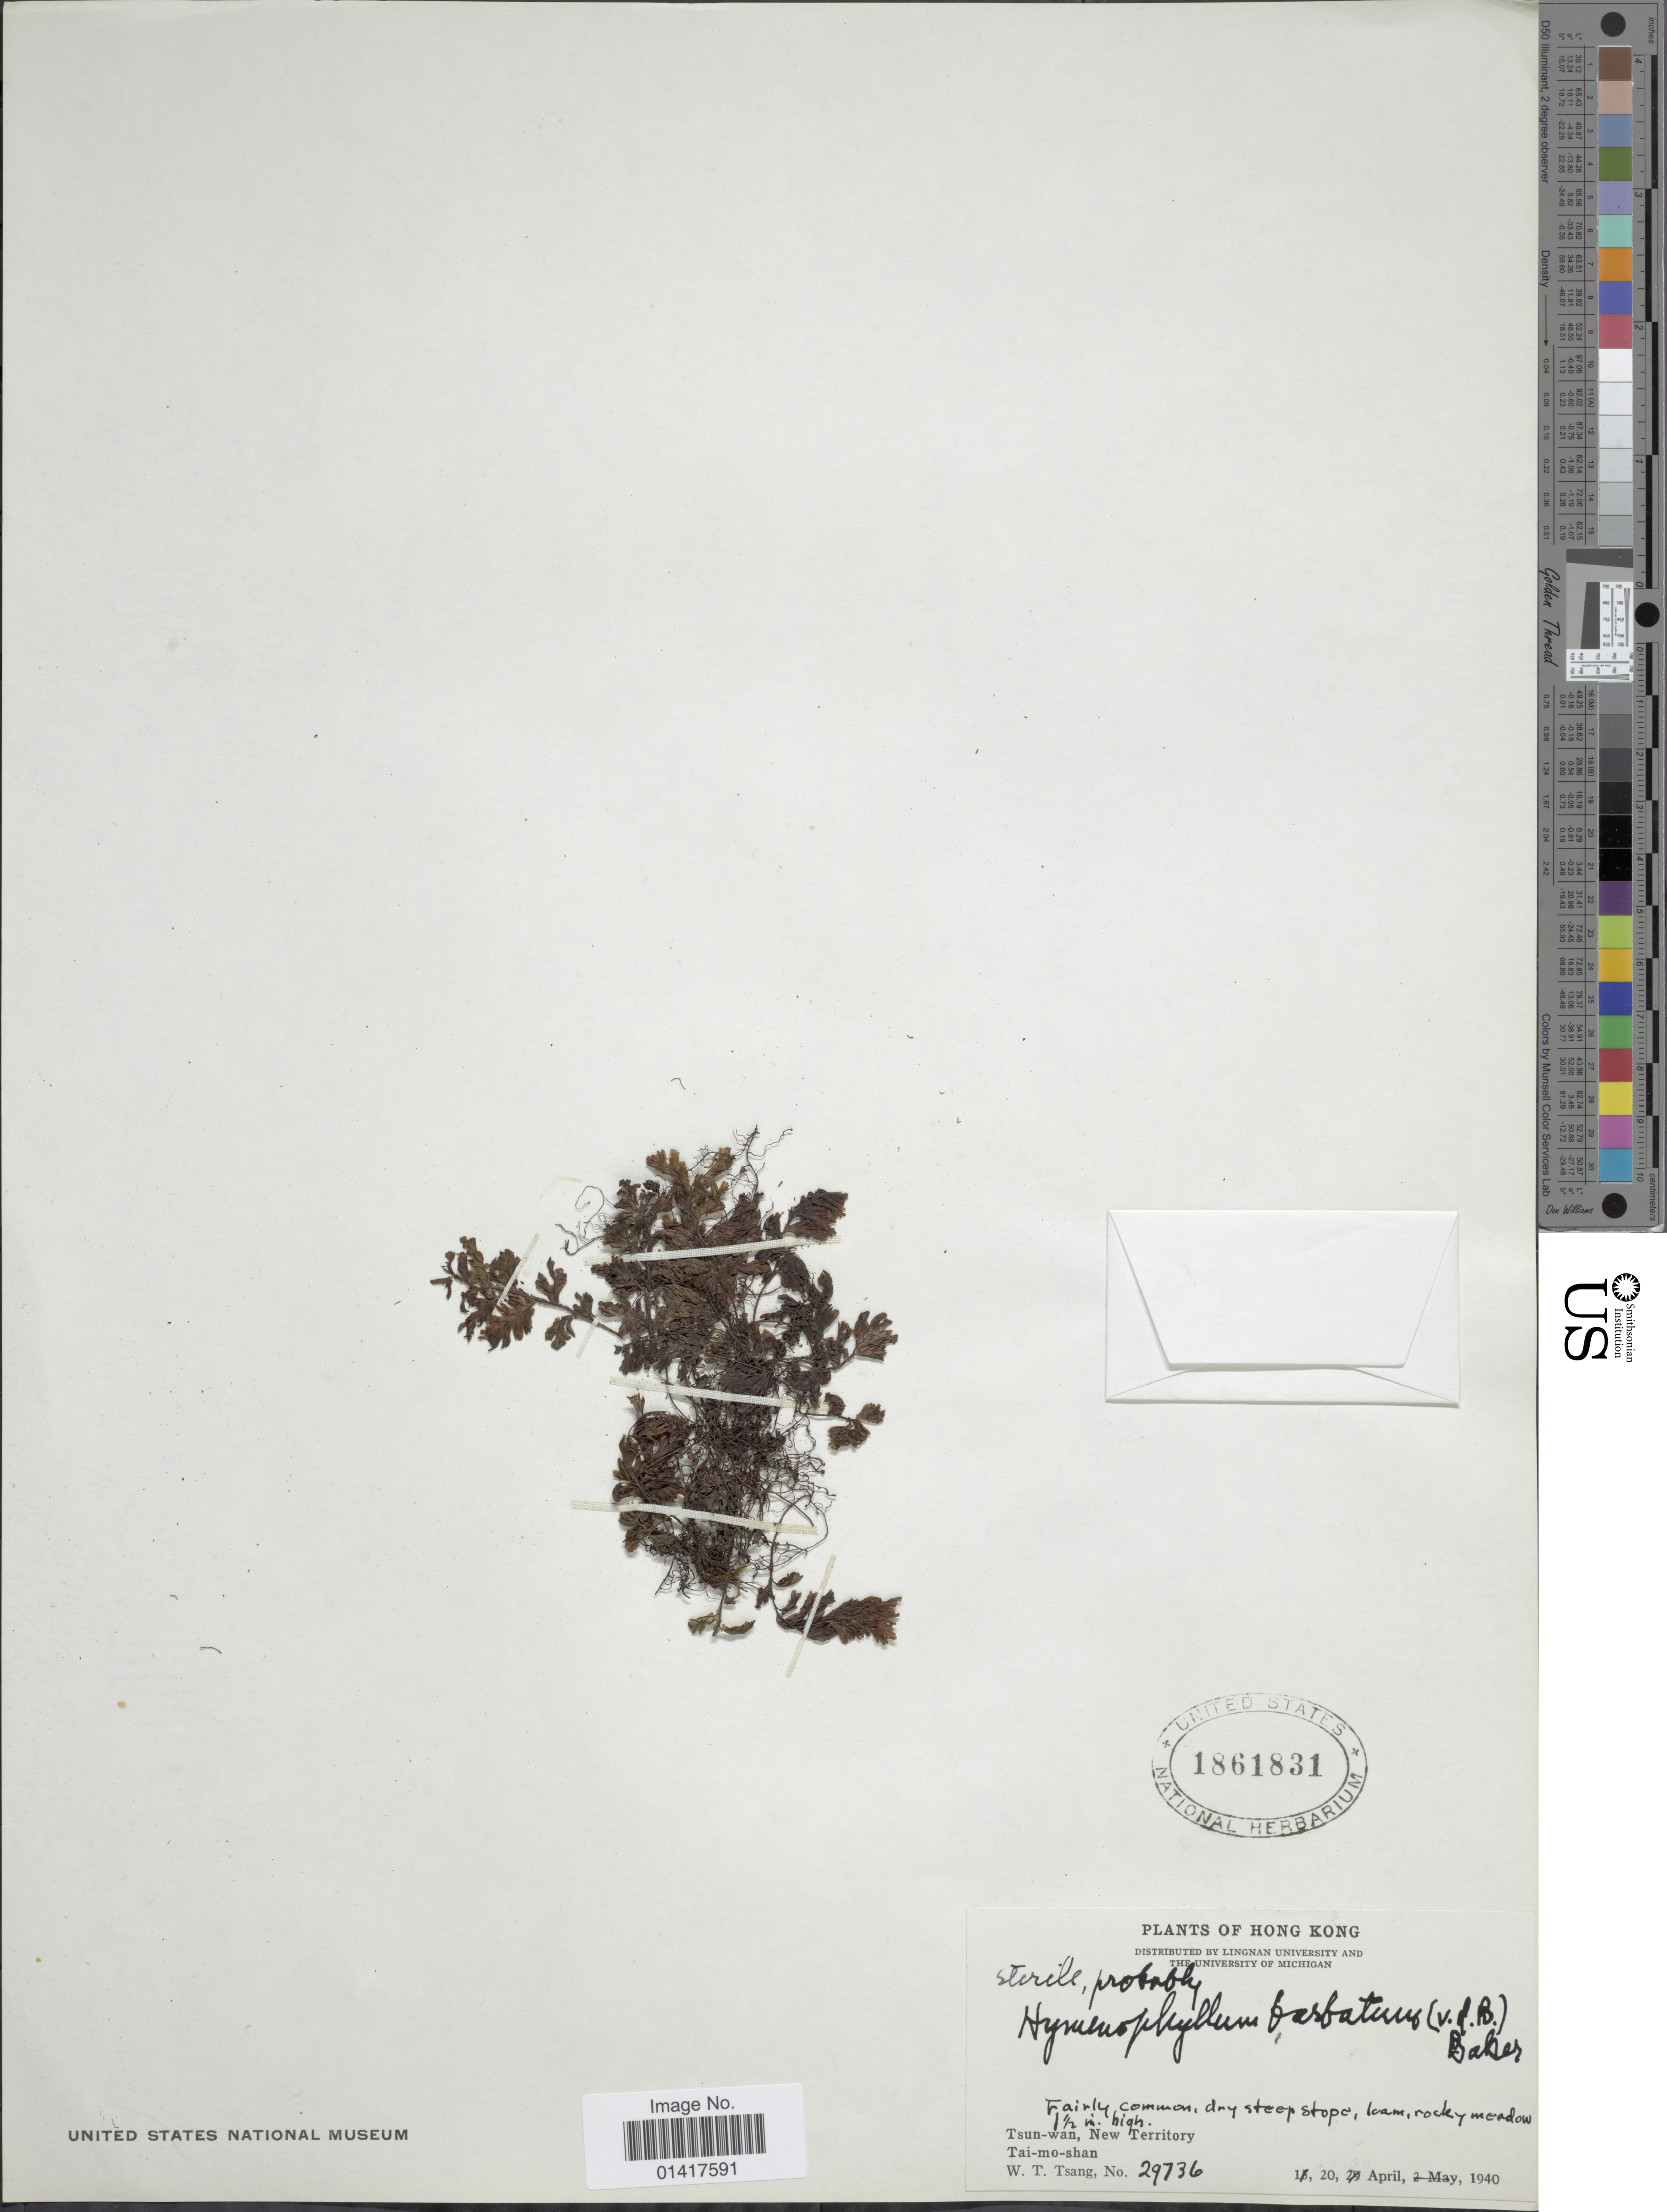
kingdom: Plantae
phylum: Tracheophyta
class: Polypodiopsida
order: Hymenophyllales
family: Hymenophyllaceae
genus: Hymenophyllum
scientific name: Hymenophyllum barbatum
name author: (Bosch) Baker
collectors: W. T. Tsang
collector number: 29736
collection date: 1940-04-20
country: China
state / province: Hong Kong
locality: Tsun-wan, New Territory, Tai-mo-shan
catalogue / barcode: US 1861831